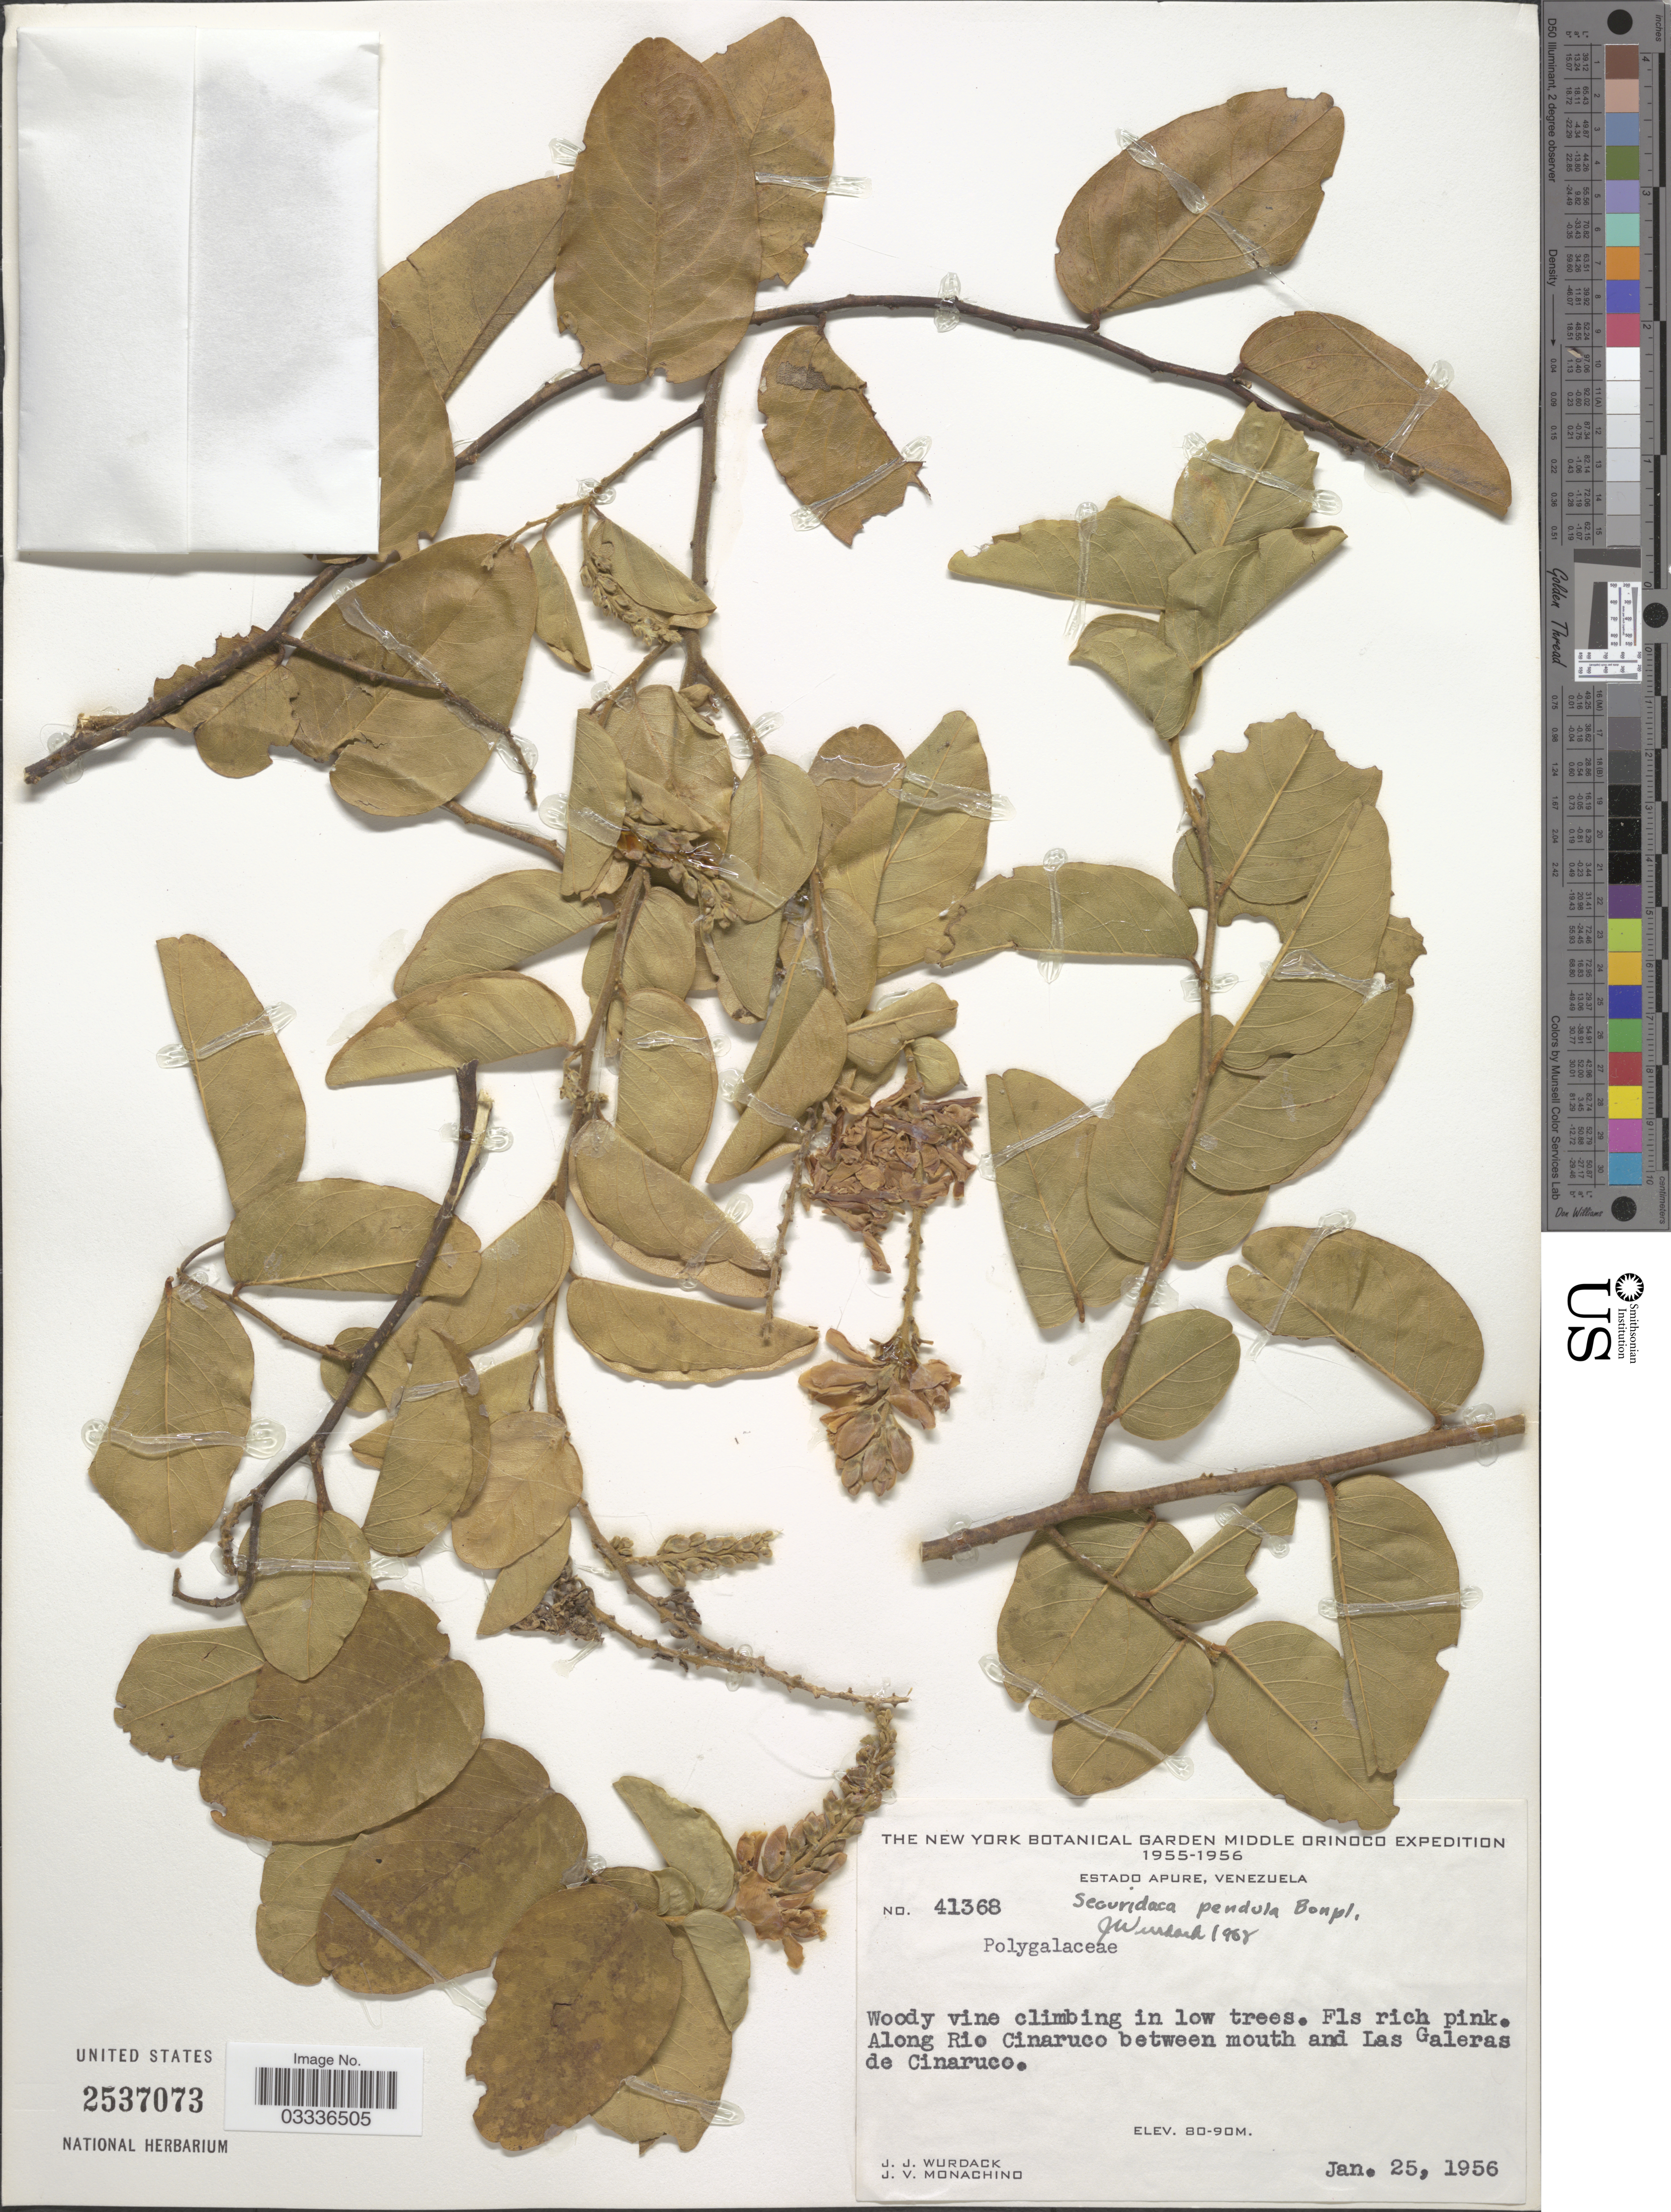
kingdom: Plantae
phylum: Tracheophyta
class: Magnoliopsida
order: Fabales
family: Polygalaceae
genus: Securidaca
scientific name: Securidaca pendula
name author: Bonpl.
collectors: J. J. Wurdack & J. V. Monachino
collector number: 41368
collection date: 1956-01-25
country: Venezuela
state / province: Apure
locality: Along Rio Cinaruco between mouth and Las Galeras de Cinaruco.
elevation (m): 80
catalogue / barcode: US 2537073